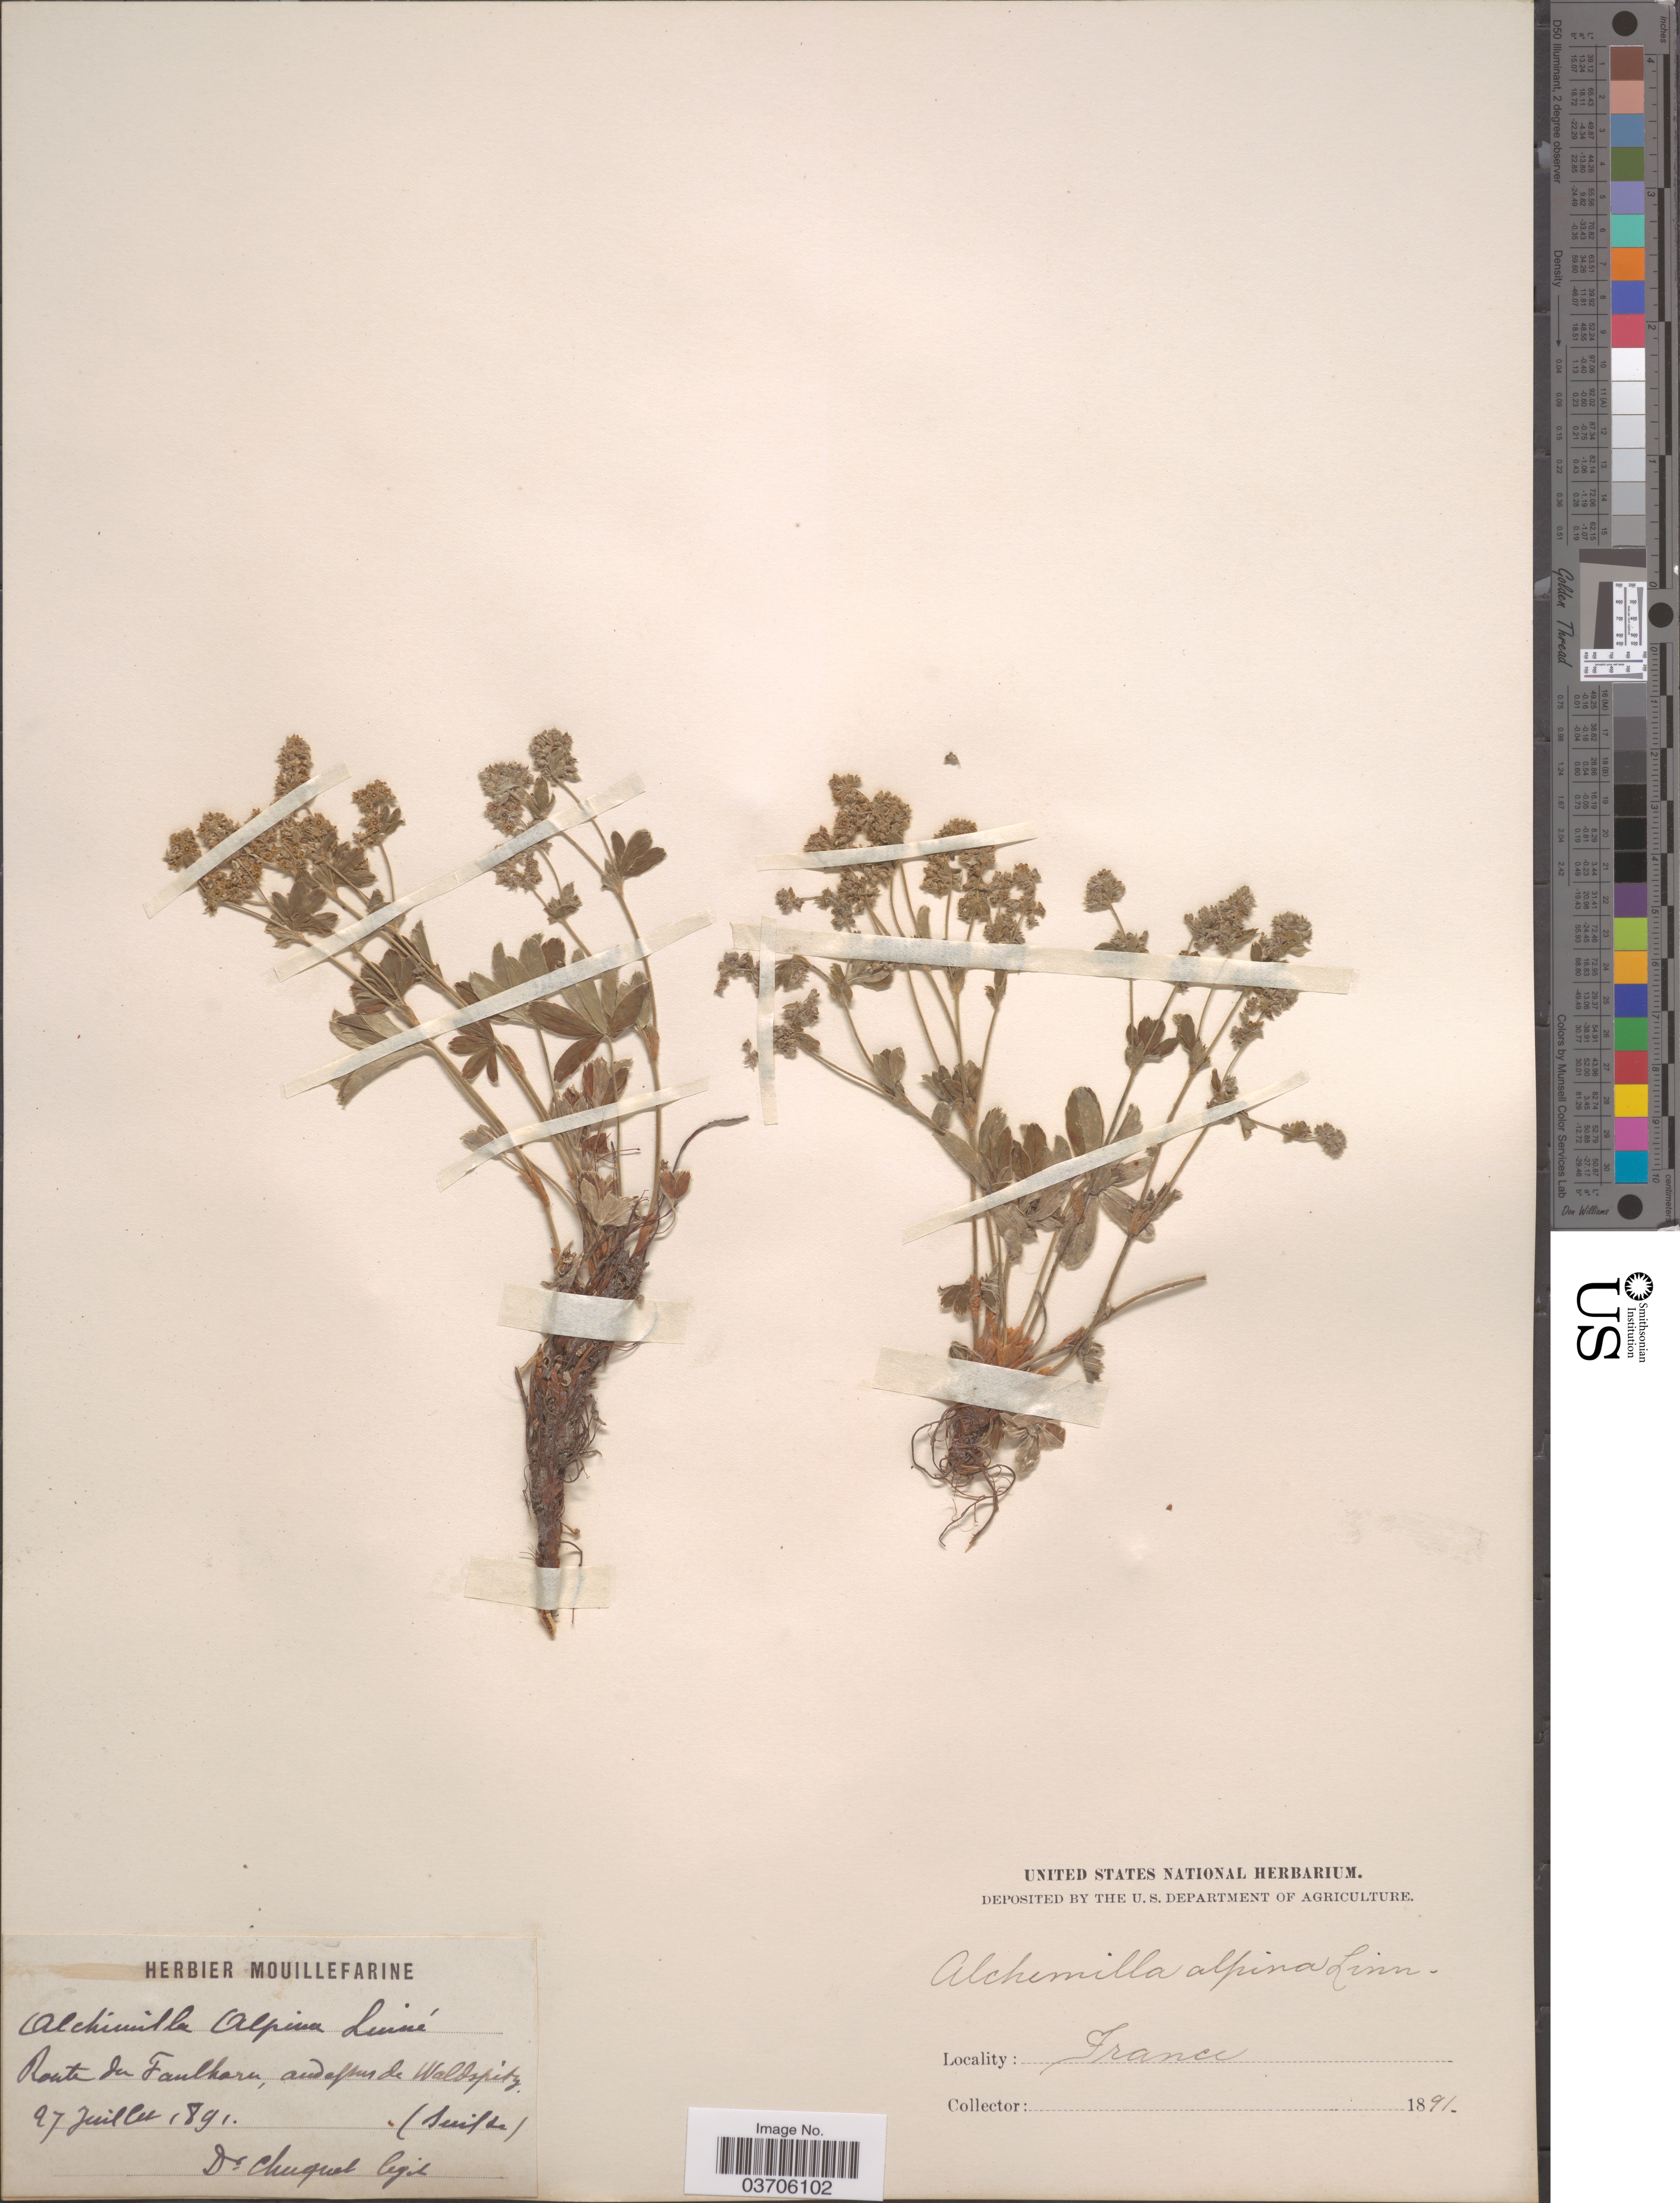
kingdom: Plantae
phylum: Tracheophyta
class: Magnoliopsida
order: Rosales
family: Rosaceae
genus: Alchemilla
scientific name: Alchemilla alpina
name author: L.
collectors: Chuquet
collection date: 1891-07-27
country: France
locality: Route du Faulkaru, aud [illegible text] de Waldspitz (Suisse).[interpreted]